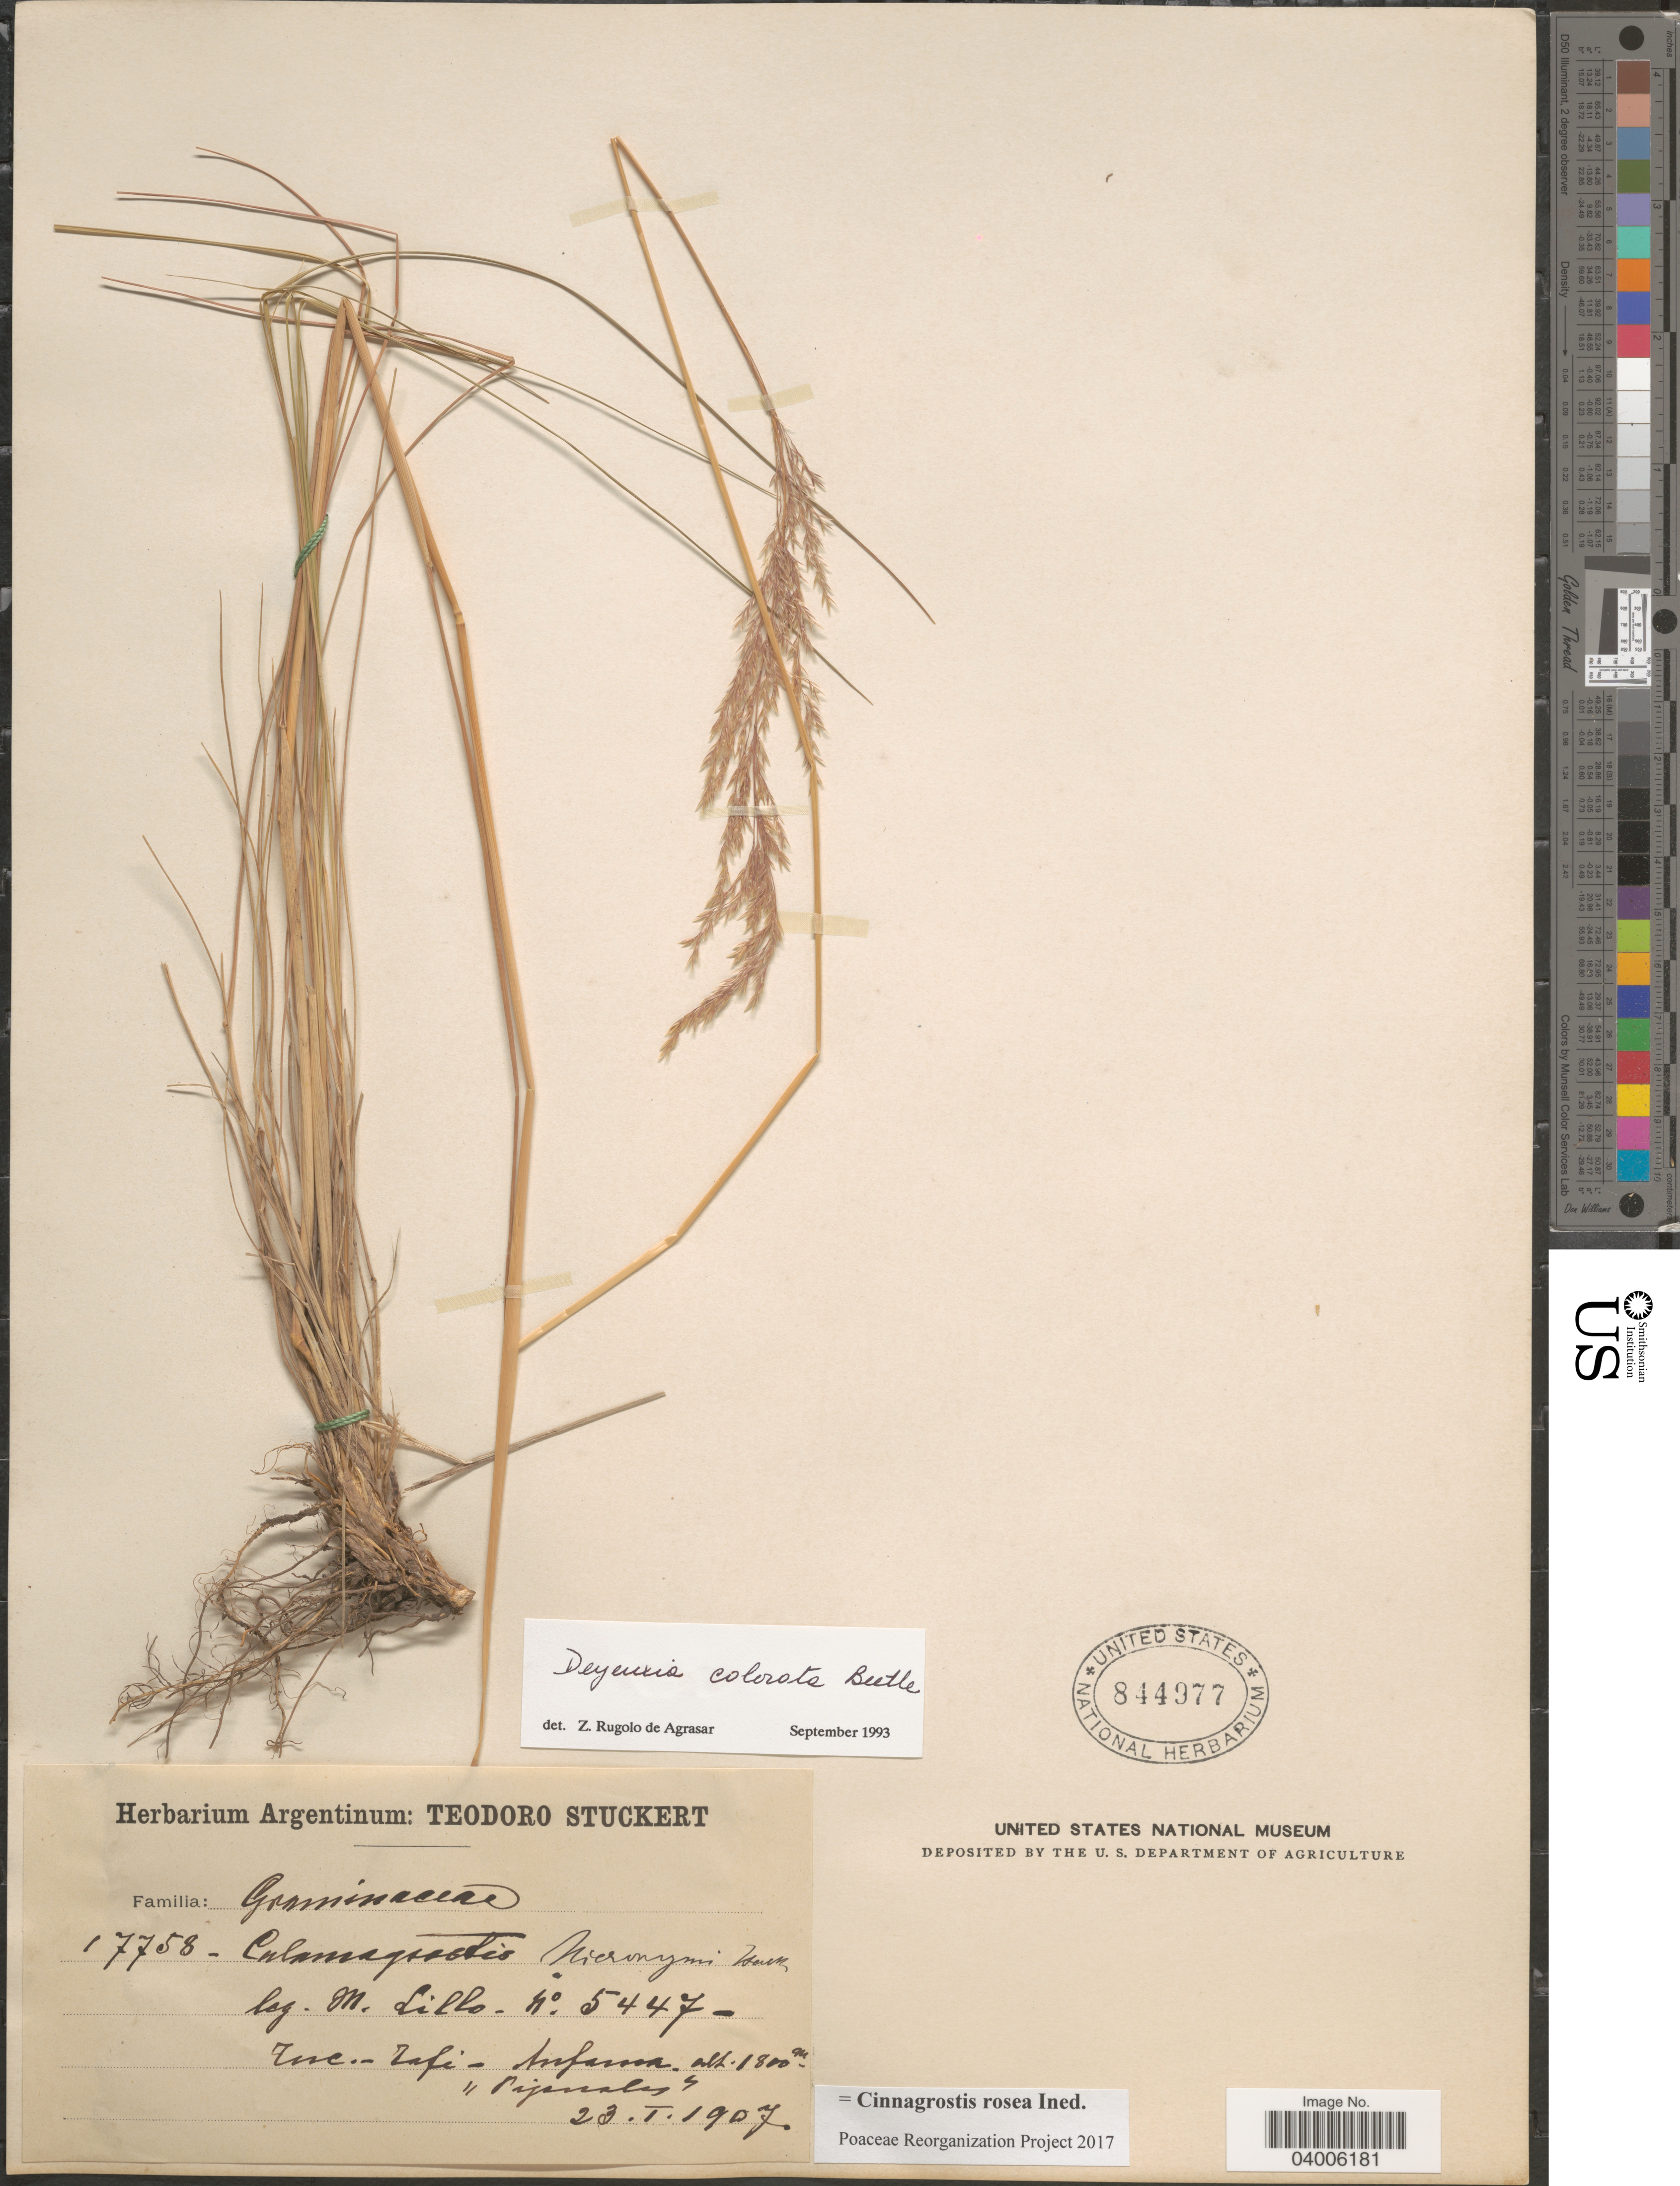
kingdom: Plantae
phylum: Tracheophyta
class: Liliopsida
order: Poales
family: Poaceae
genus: Cinnagrostis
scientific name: Cinnagrostis rosea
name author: (Griseb.) P.M. Peterson et al.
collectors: M. Lillo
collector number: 5447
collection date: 1907-01-23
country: Argentina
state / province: Tucuman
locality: Tuc.-Tafi-Anfama.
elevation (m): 1800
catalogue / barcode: US 844977